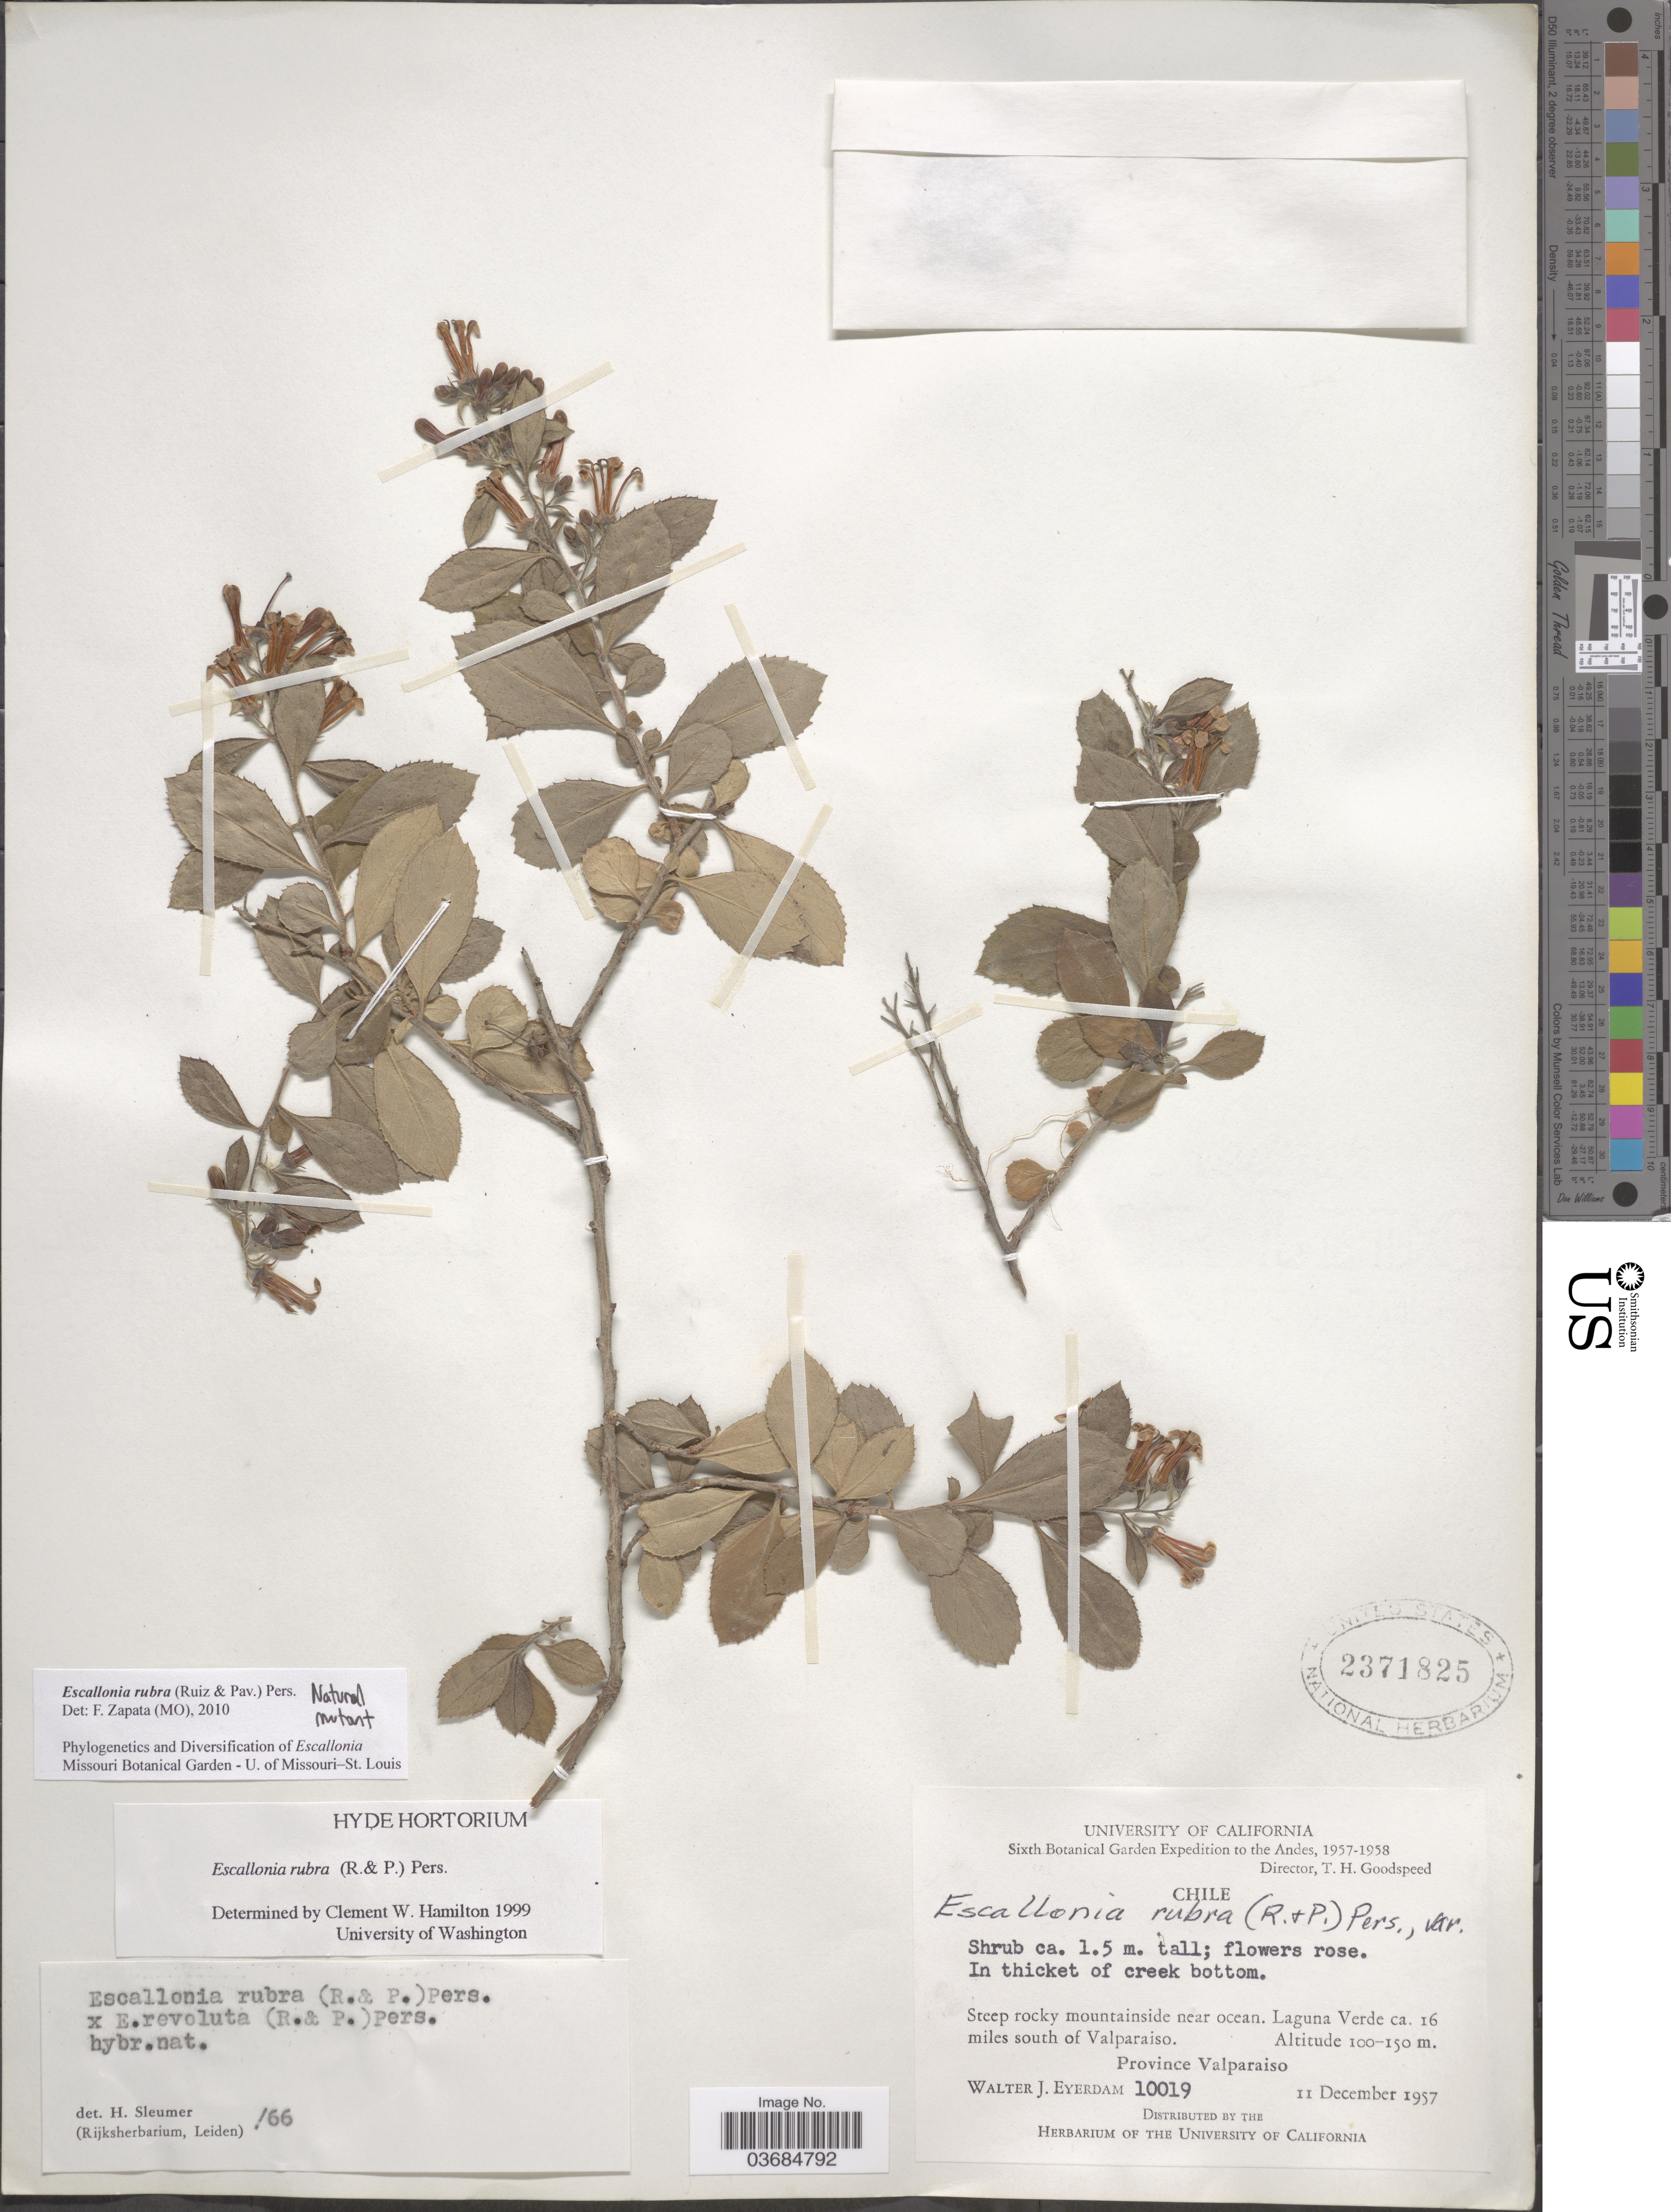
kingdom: Plantae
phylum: Tracheophyta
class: Magnoliopsida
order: Escalloniales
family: Escalloniaceae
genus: Escallonia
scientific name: Escallonia rubra var. rubra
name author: (Ruiz & Pav.) Pers.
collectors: W. J. Eyerdam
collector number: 10019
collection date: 1957-12-11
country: Chile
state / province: Valparaíso (V)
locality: Sixth Botanical Garden Expedition to the Andes, 1957-1958. In thicket of creek bottom. Steep rocky mountainside near ocean. Laguna Verde ca. 16 miles south of Valparaiso. Province Valparaiso.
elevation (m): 100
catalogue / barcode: US 2371825